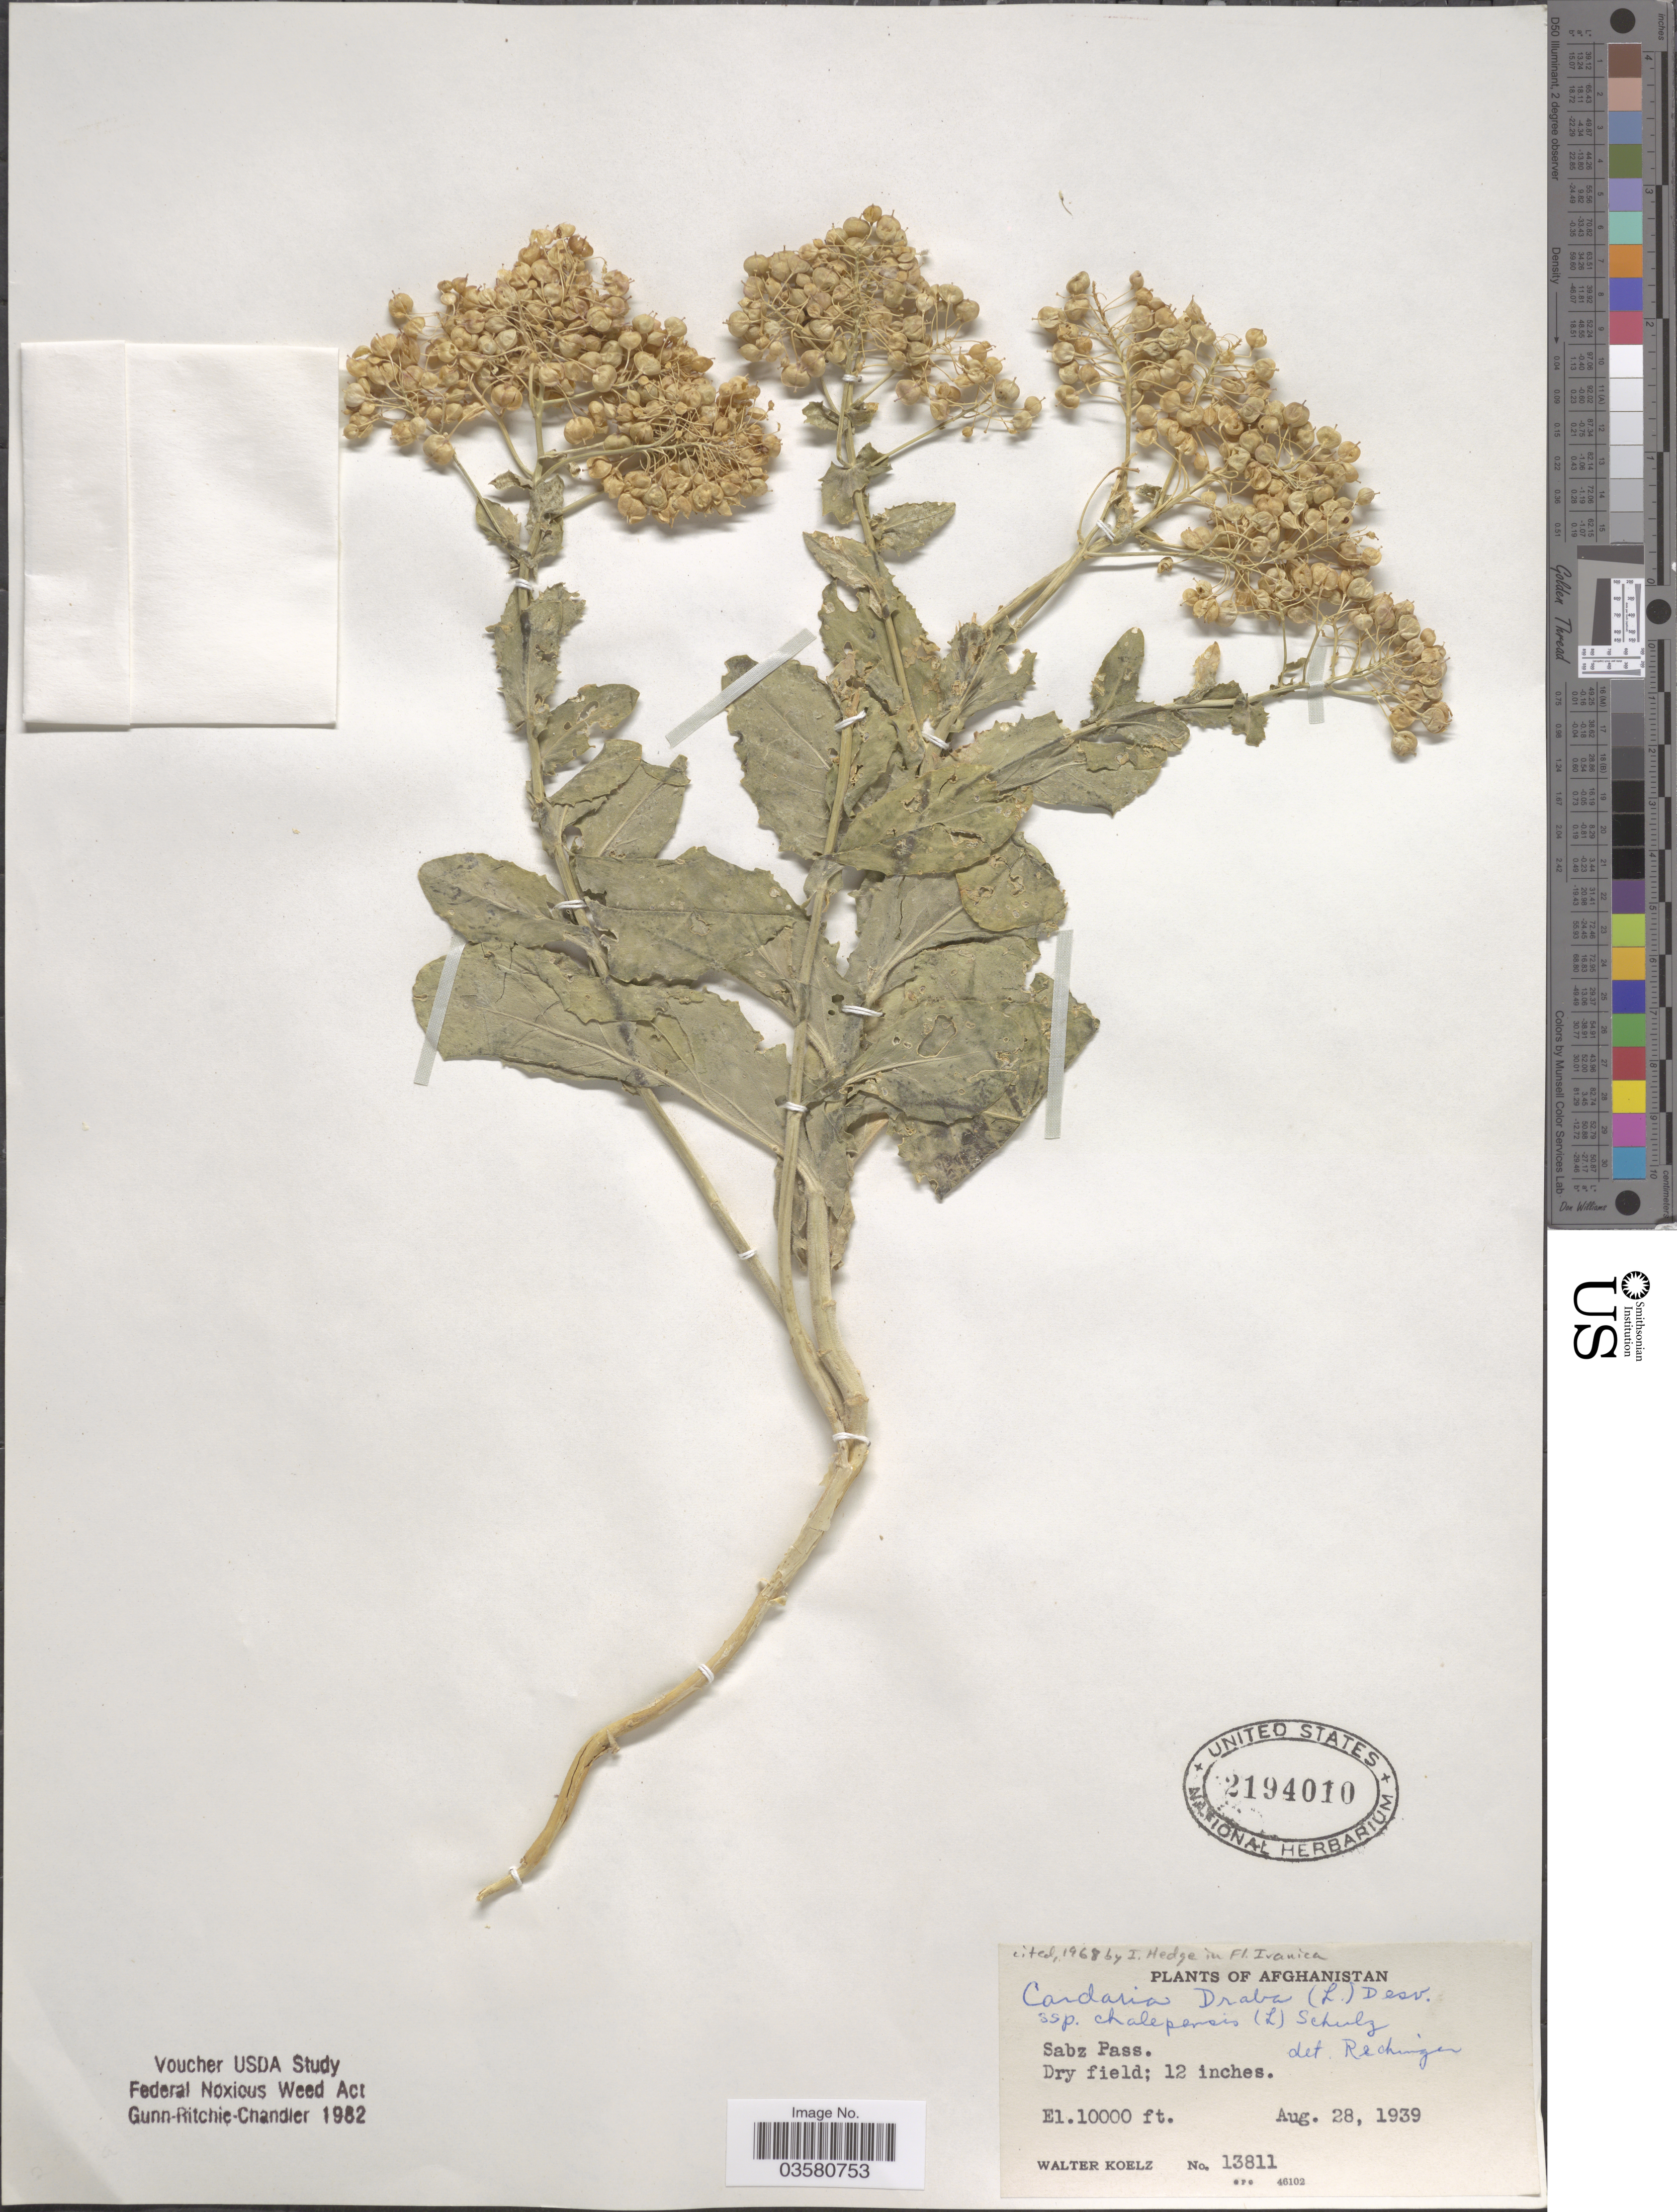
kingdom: Plantae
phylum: Tracheophyta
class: Magnoliopsida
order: Brassicales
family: Brassicaceae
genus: Lepidium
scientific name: Lepidium chalepense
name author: L.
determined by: Strong, M. T., (US), Smithsonian Institution - National Museum of Natural History (UNITED STATES)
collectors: W. N. Koelz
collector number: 13811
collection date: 1939-08-28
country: Afghanistan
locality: Sabz Pass.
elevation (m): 3048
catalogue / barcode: US 2194010